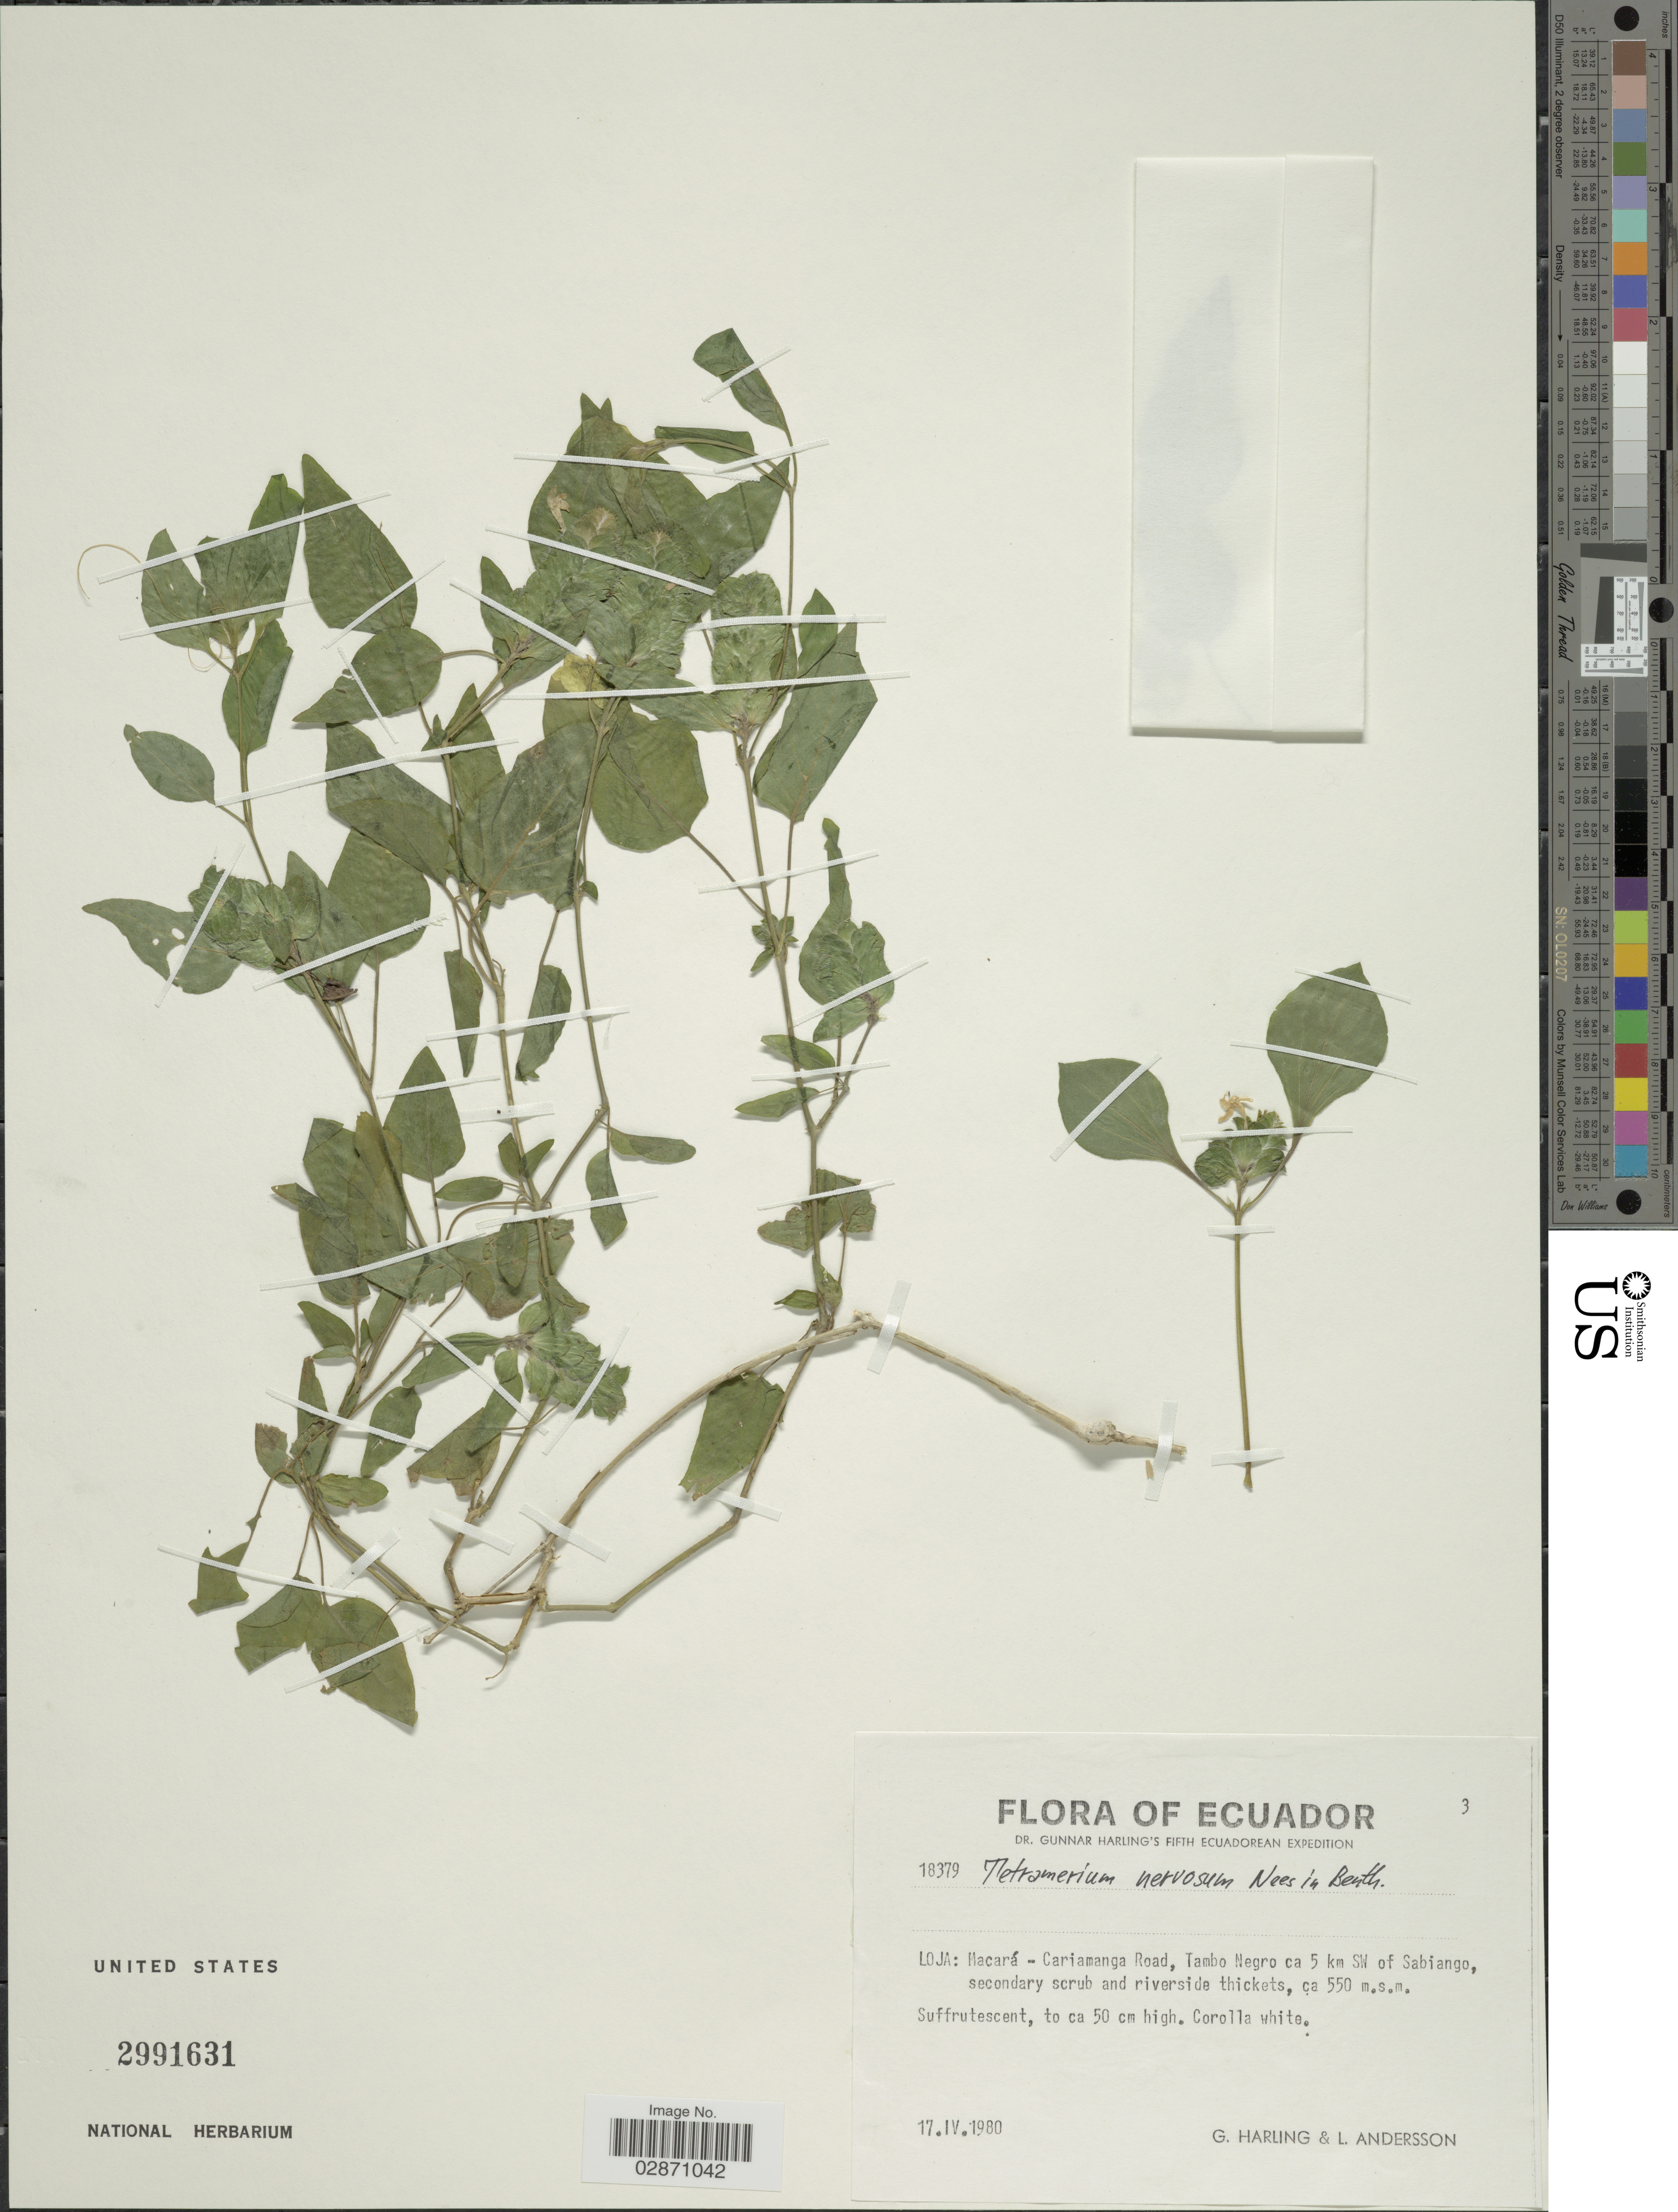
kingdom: Plantae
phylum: Tracheophyta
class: Magnoliopsida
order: Lamiales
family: Acanthaceae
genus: Tetramerium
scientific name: Tetramerium nervosum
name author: Nees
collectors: G. Harling & L. Andersson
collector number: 18379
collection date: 1980-04-17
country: Ecuador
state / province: Loja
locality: Macará - Cariamanga Road, Tambo Negro ca 5 km SW of Sabiango.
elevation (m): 550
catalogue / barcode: US 2991631